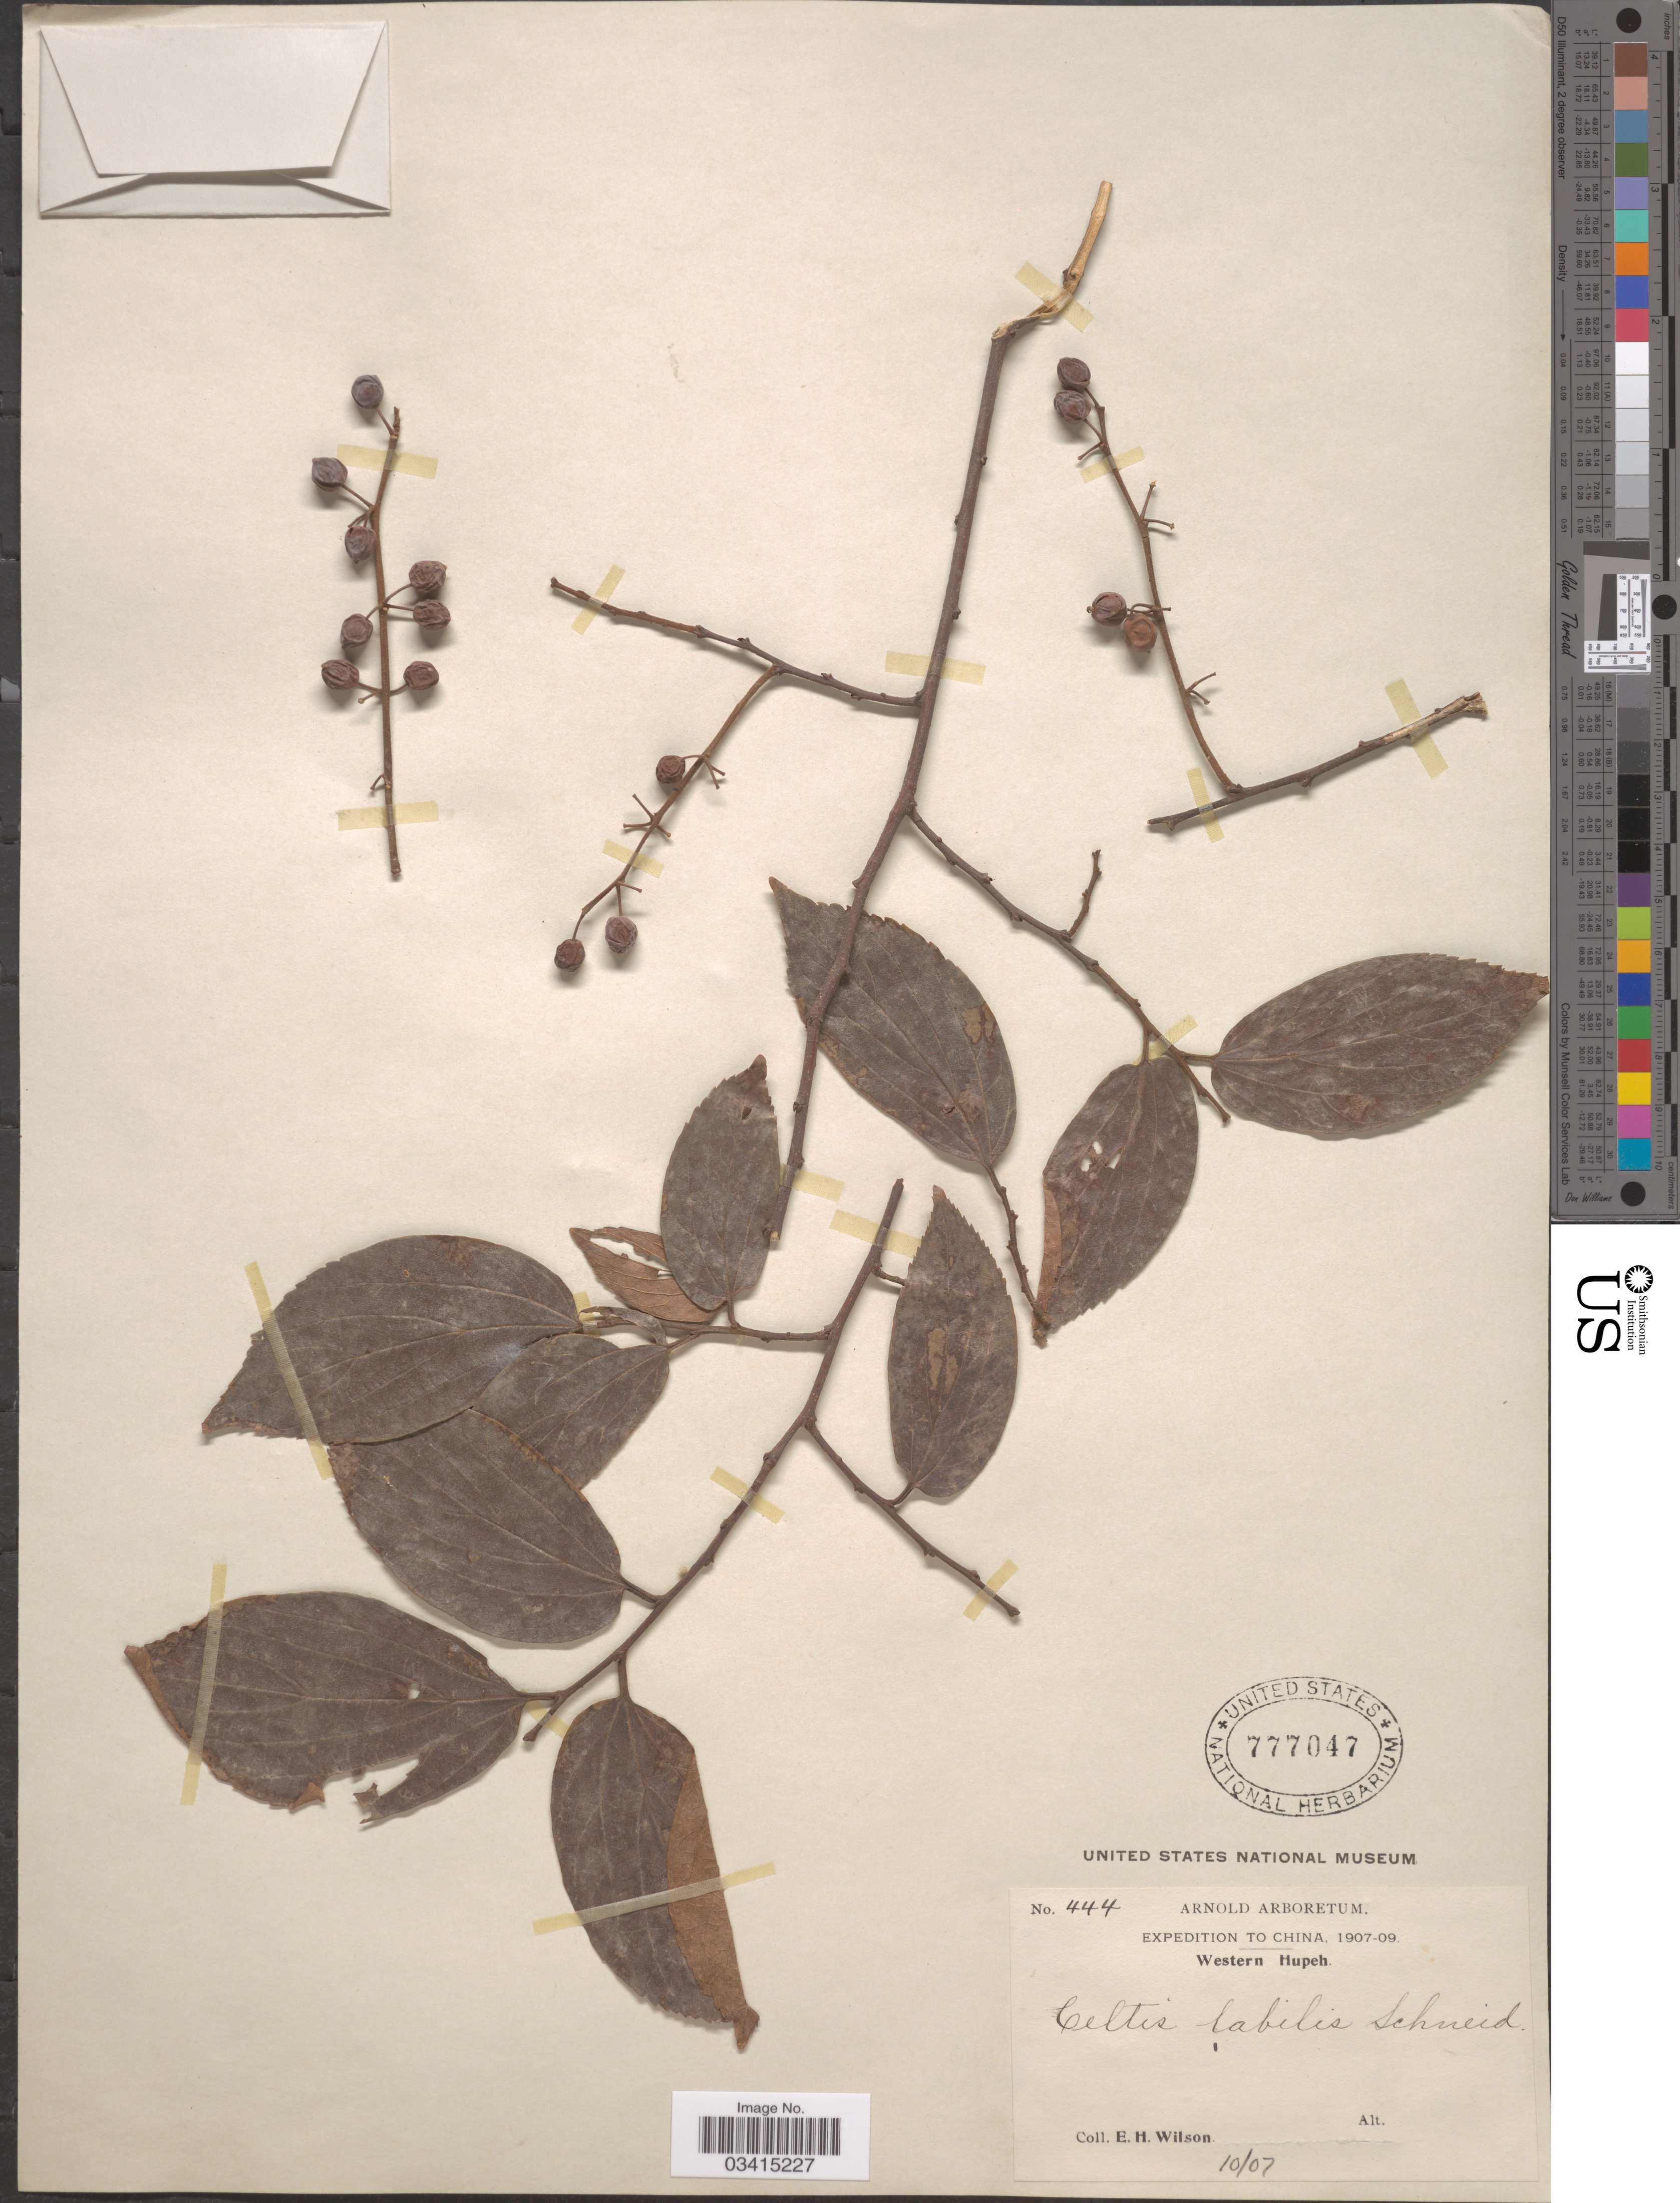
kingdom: Plantae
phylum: Tracheophyta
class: Magnoliopsida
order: Rosales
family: Cannabaceae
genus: Celtis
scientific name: Celtis sinensis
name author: Pers.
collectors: E. Wilson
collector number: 444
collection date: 1907-10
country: China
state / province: Hubei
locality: Western Hupeh.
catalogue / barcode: US 777047